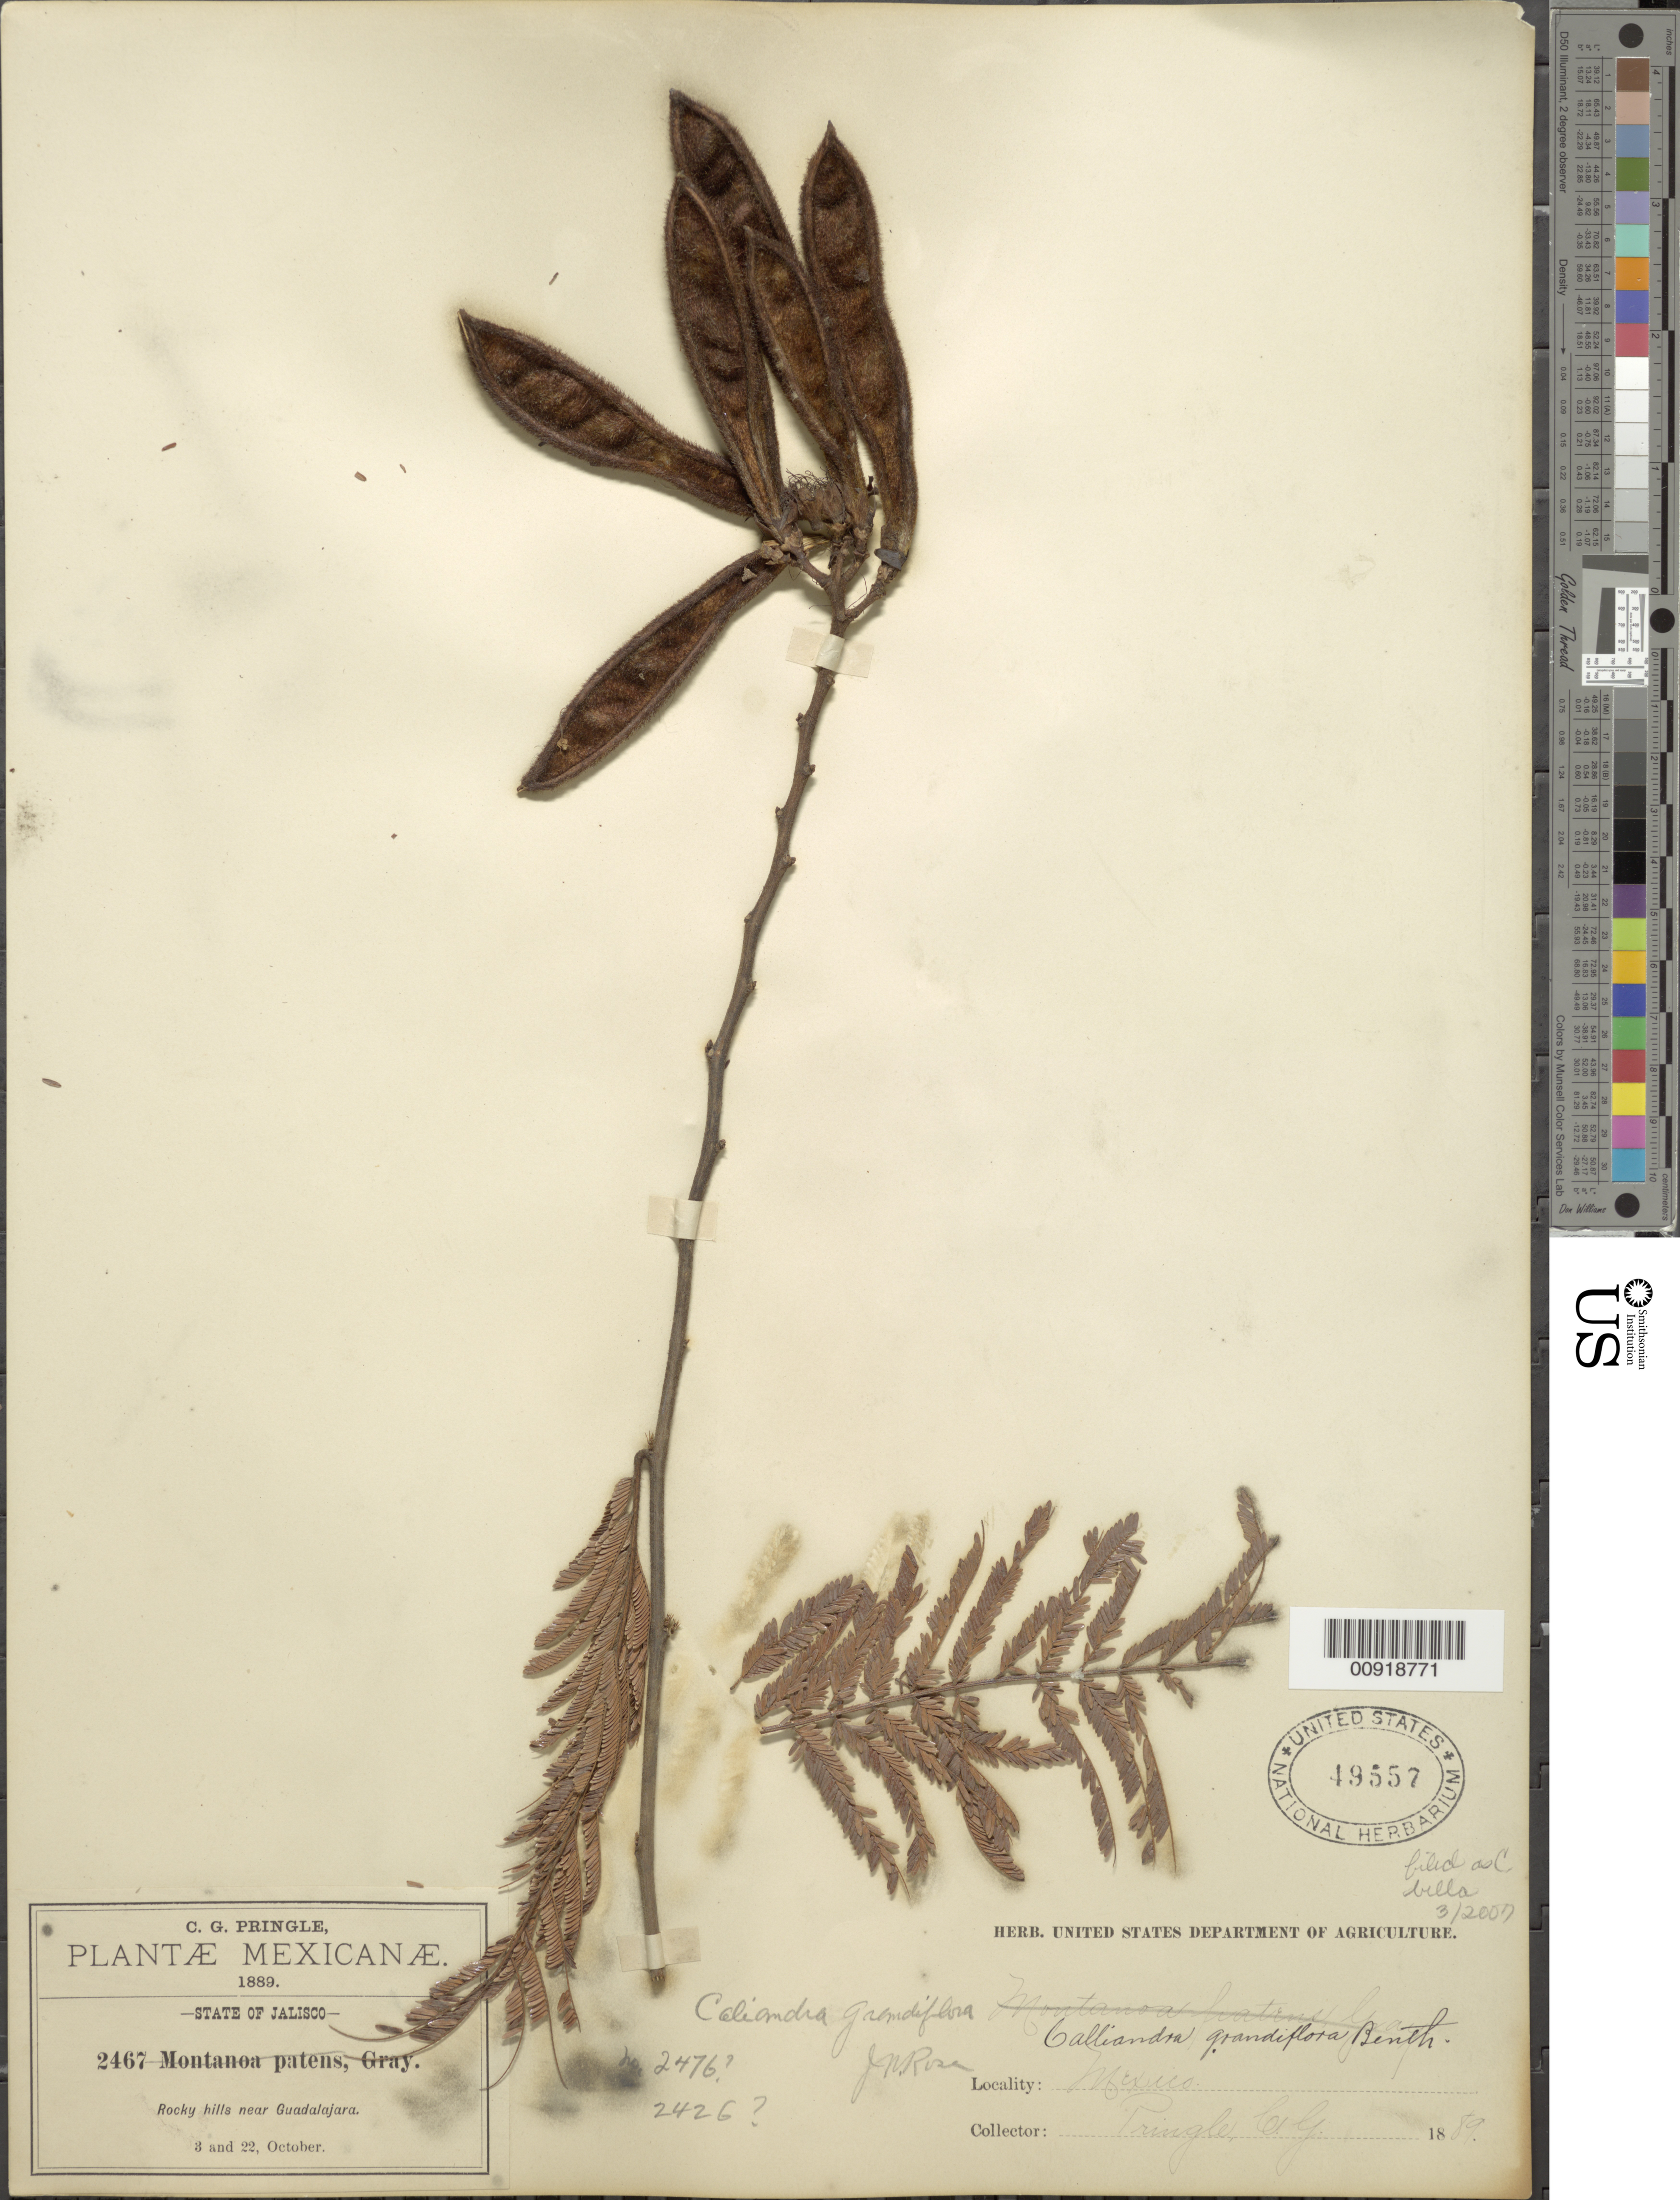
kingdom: Plantae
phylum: Tracheophyta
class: Magnoliopsida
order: Fabales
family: Fabaceae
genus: Calliandra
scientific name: Calliandra bella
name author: (Mart. ex Spreng.) Benth.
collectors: C. G. Pringle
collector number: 2467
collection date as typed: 03 Oct 1889 and 22 Oct 1889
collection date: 1889-10-03,1889-10-22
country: Mexico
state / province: Jalisco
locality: Near Guadalajara.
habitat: Rocky hills.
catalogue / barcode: US 49557